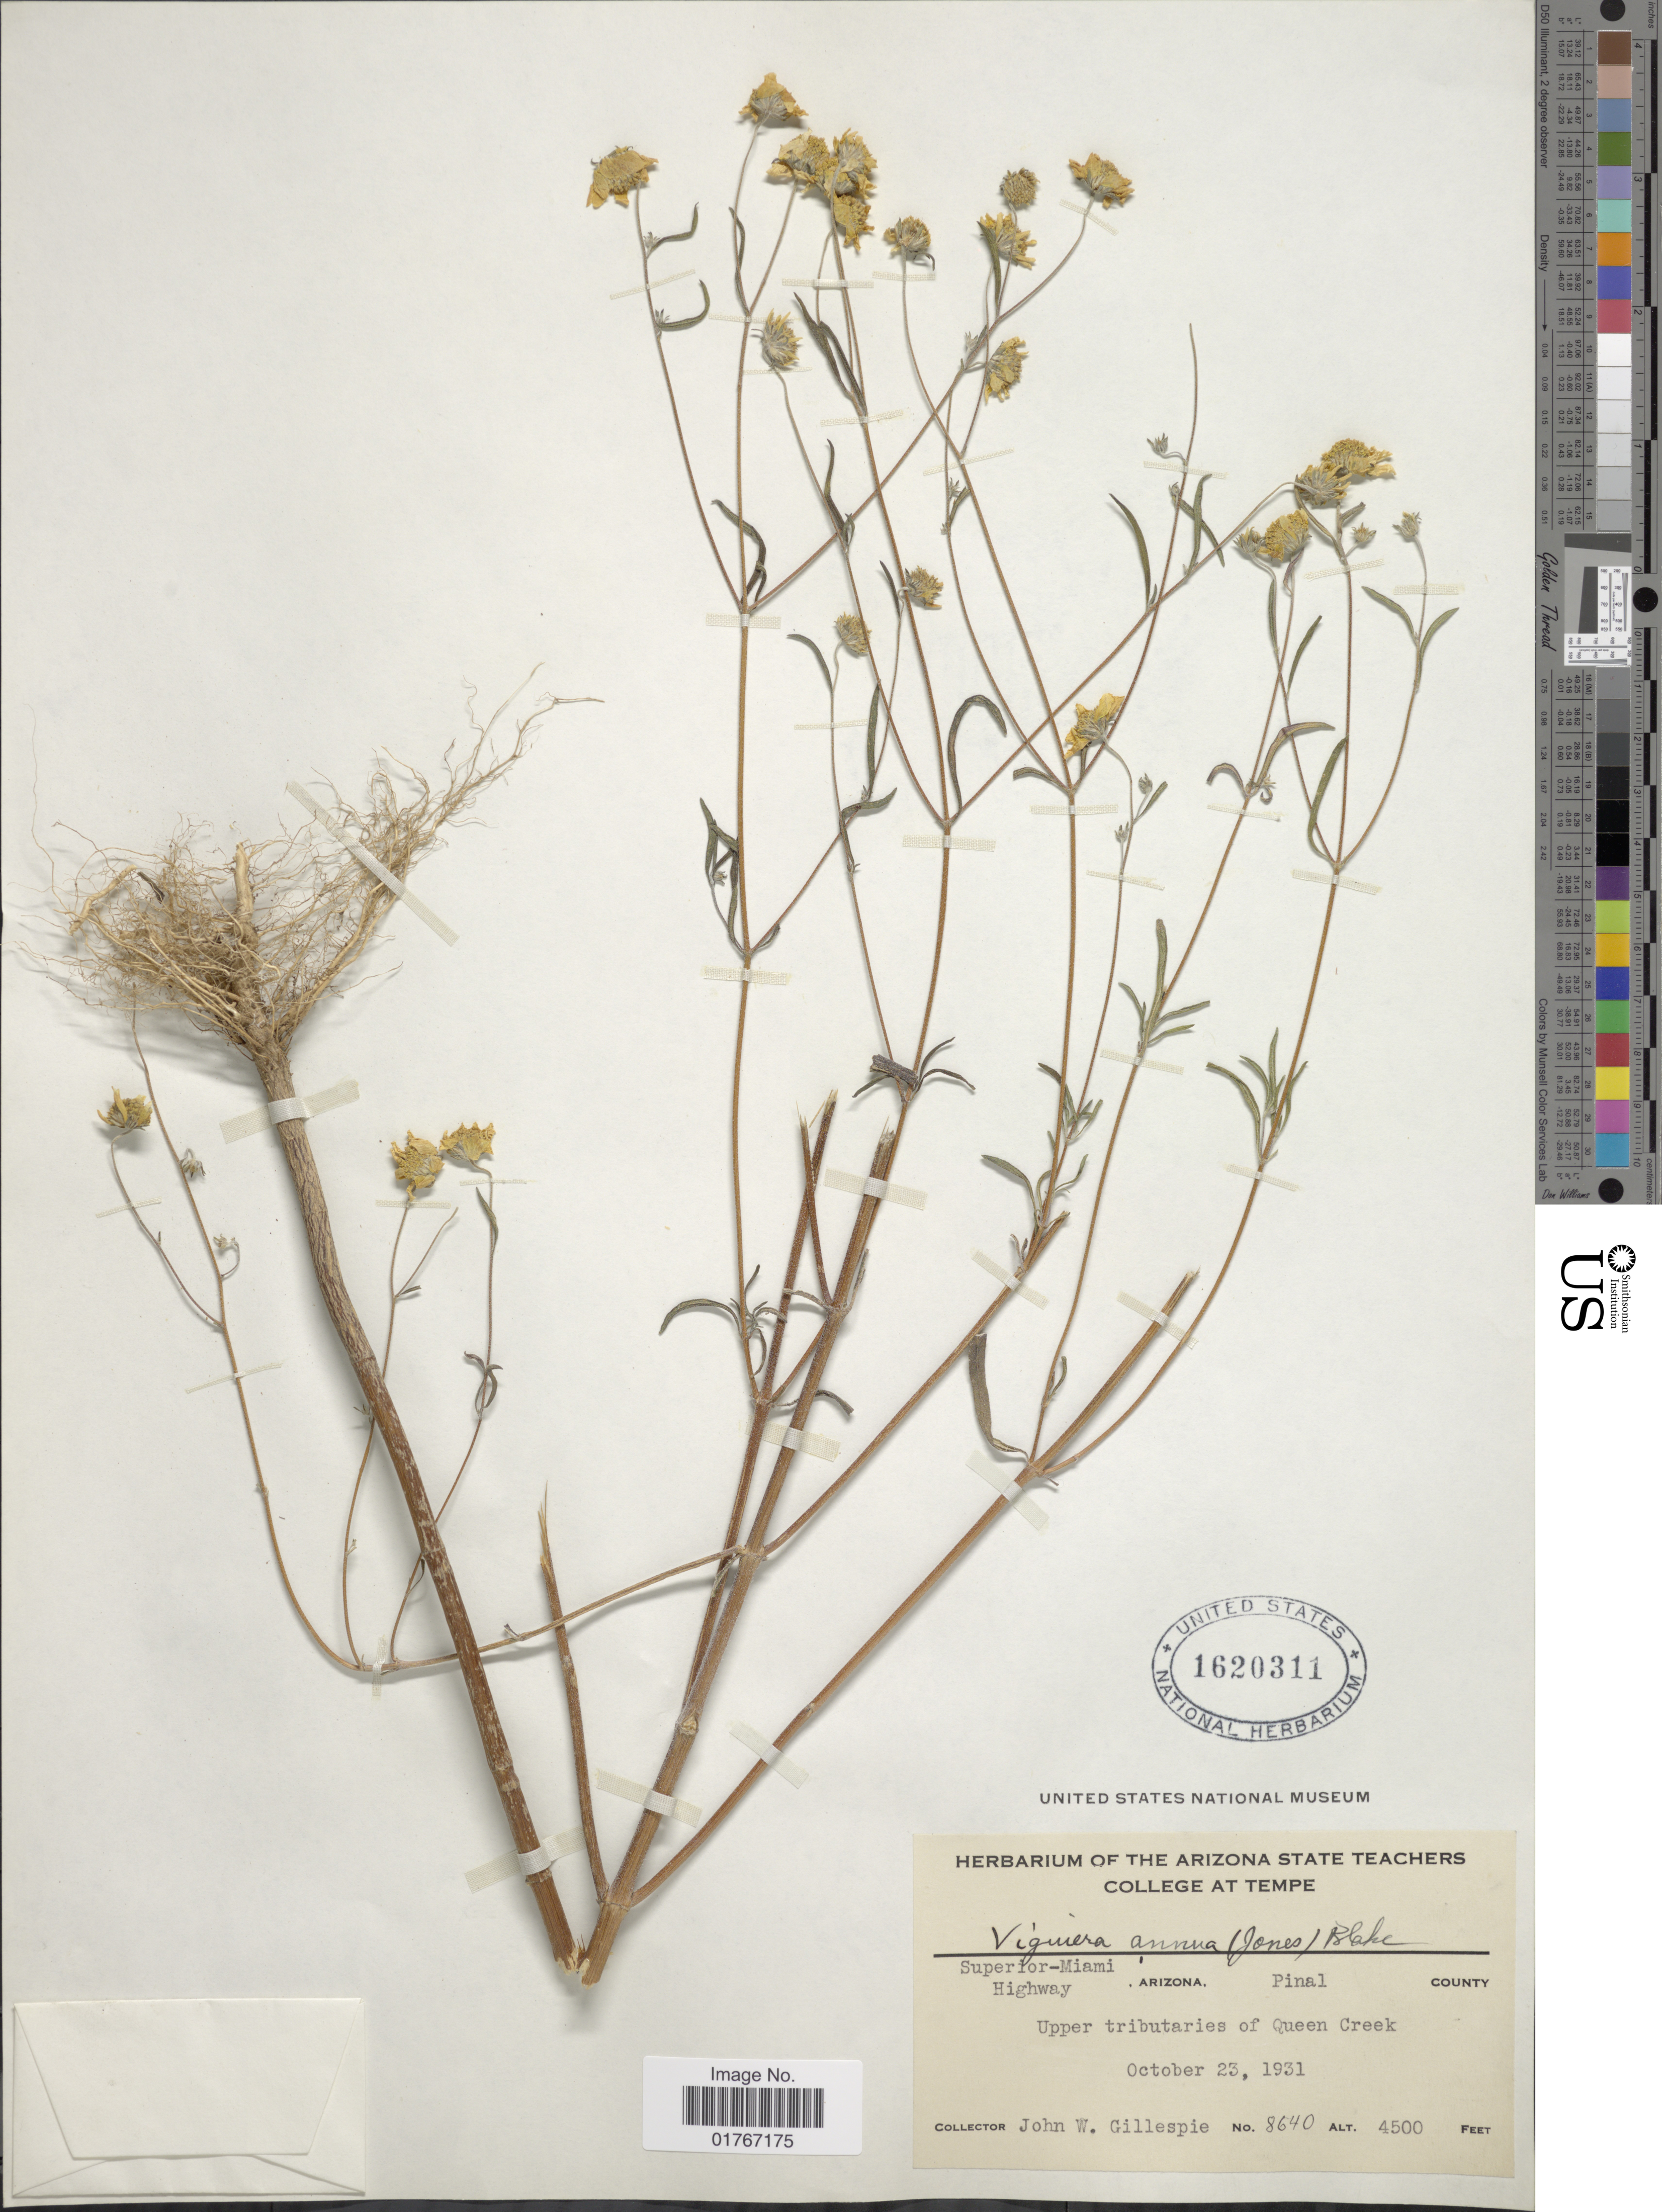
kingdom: Plantae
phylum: Tracheophyta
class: Magnoliopsida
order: Asterales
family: Asteraceae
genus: Heliomeris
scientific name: Heliomeris annua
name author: (M.E. Jones) Cockerell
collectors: J. W. Gillespie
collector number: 8640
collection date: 1931-10-23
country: United States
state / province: Arizona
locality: Superior-Miami Highway, Pinal County, Upper tributaries of Queen Creek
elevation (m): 1372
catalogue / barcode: US 1620311